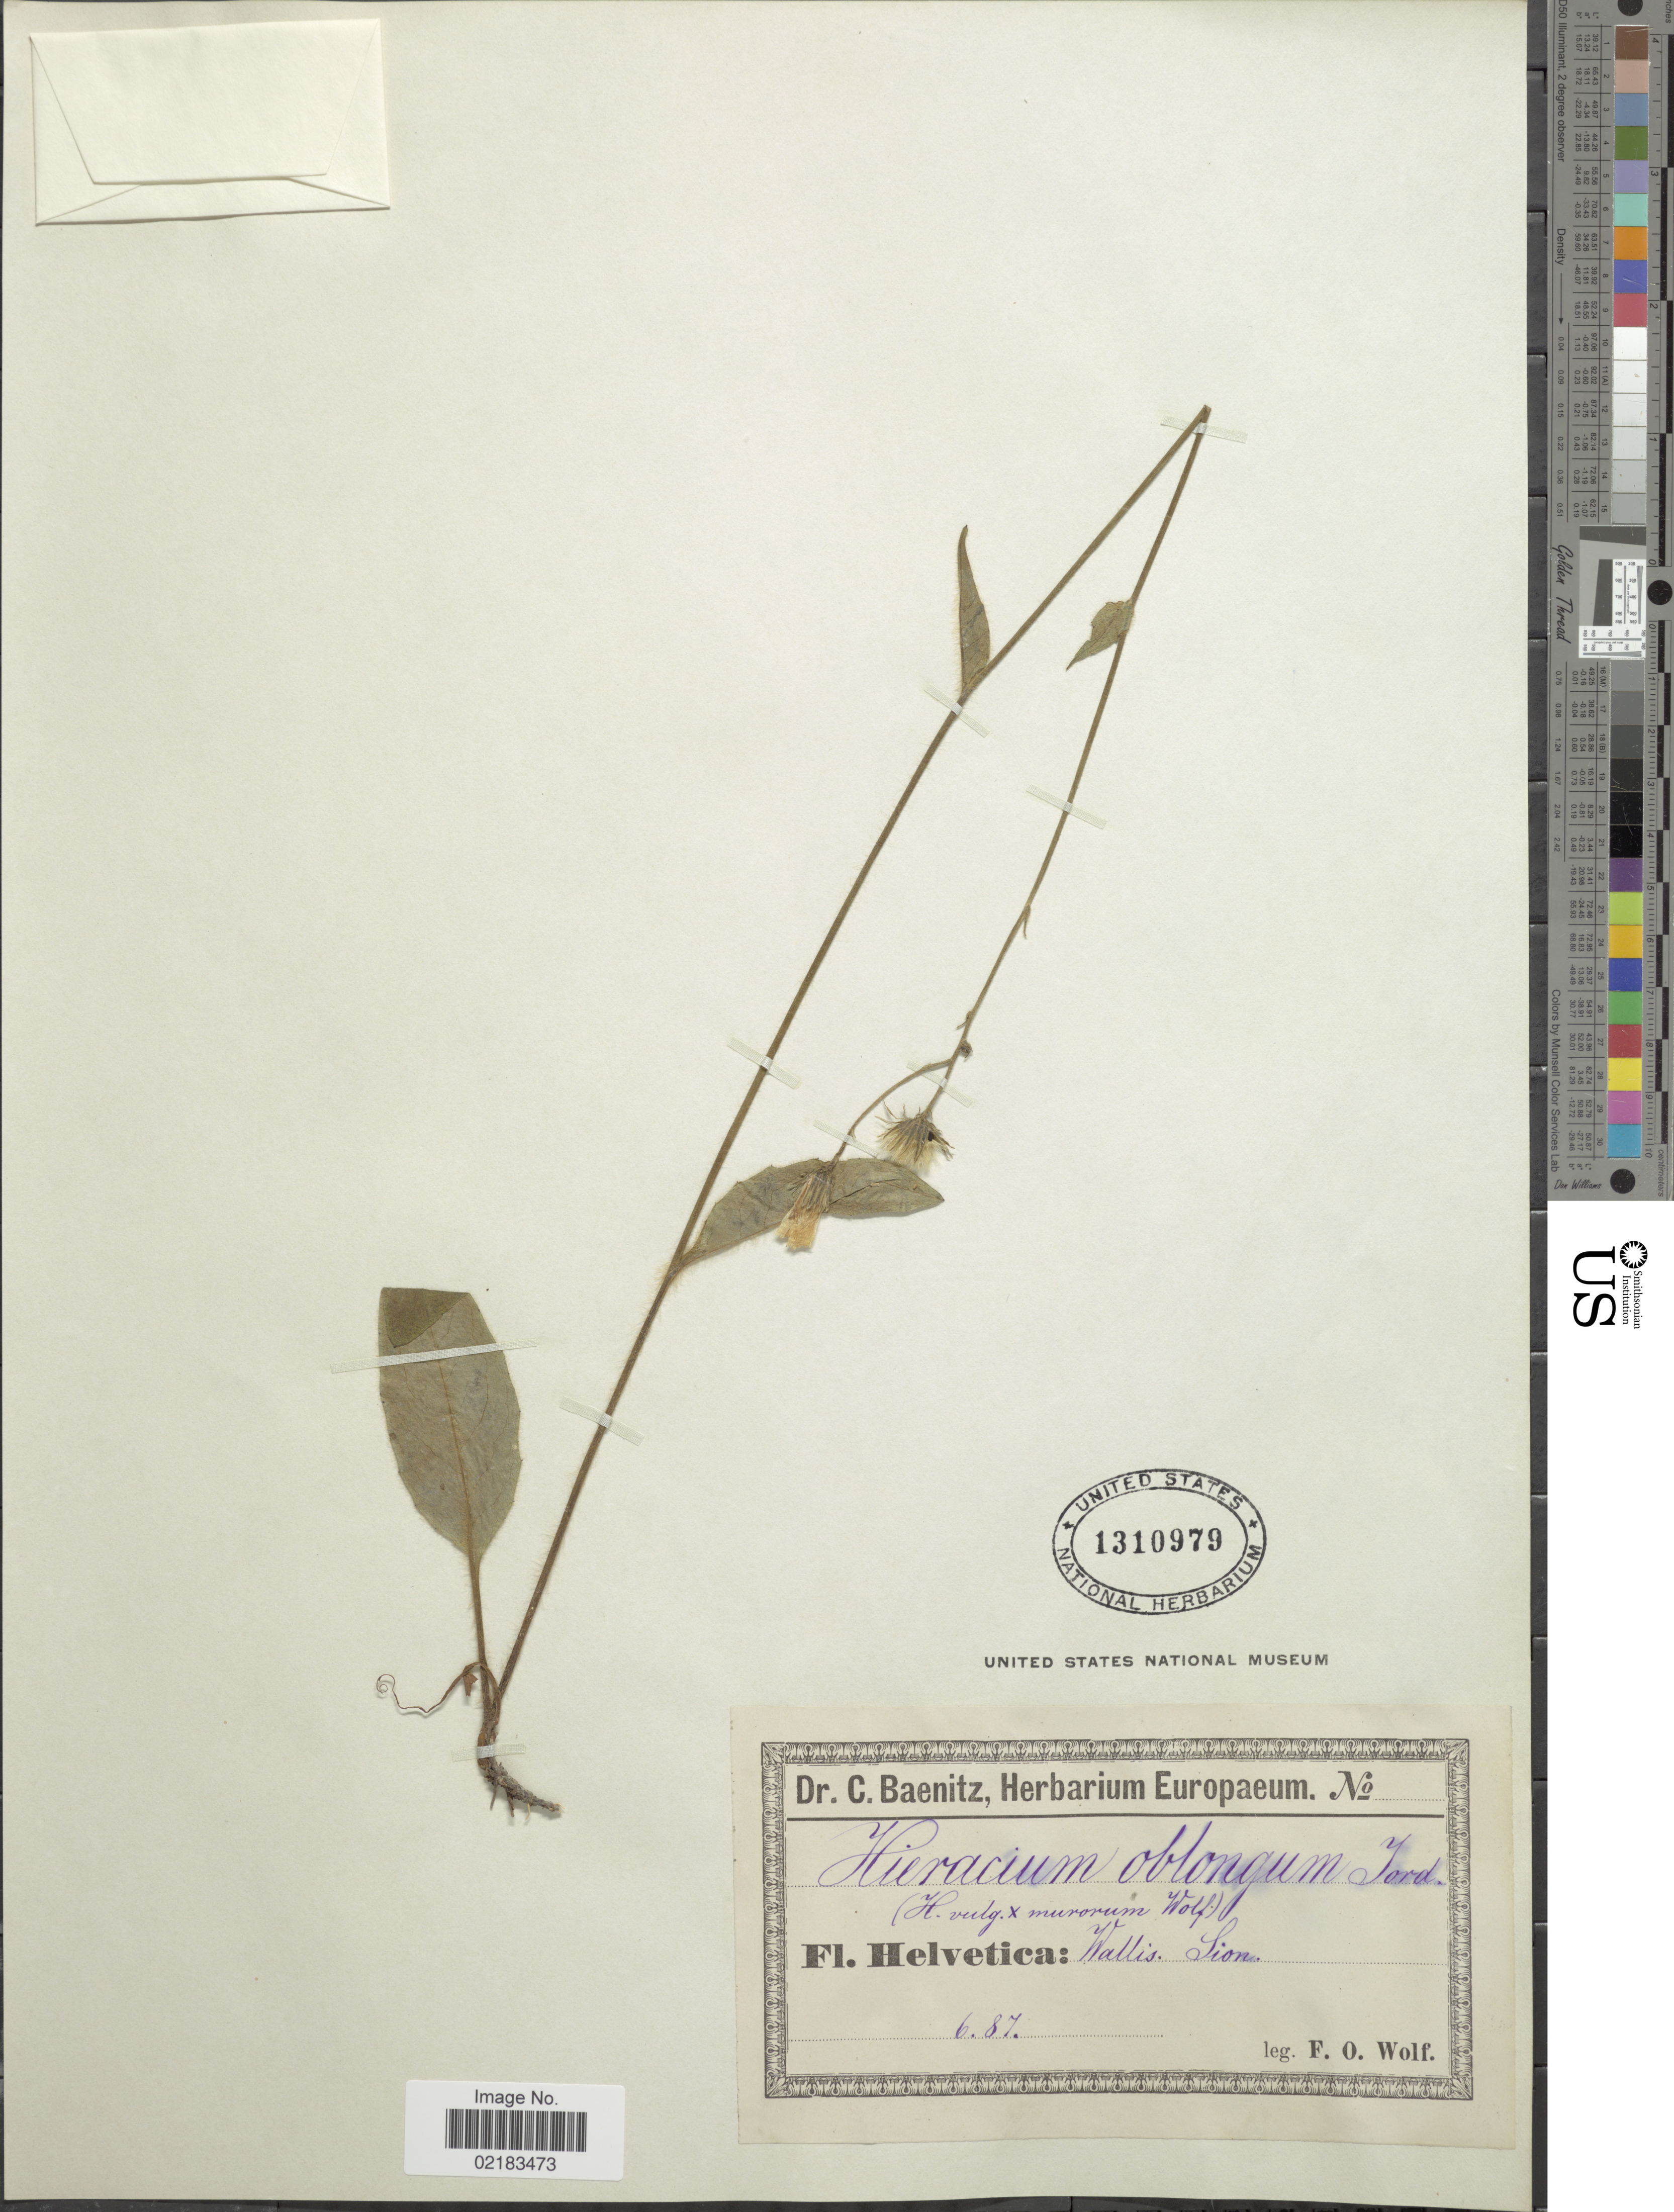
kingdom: Plantae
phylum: Tracheophyta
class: Magnoliopsida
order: Asterales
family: Asteraceae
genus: Hieracium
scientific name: Hieracium oblongum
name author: Jord.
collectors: F. Wolf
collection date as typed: Transcribed d/m/y: /6/87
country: Switzerland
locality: Helvetica: Wallis, Lion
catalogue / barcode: US 1310979